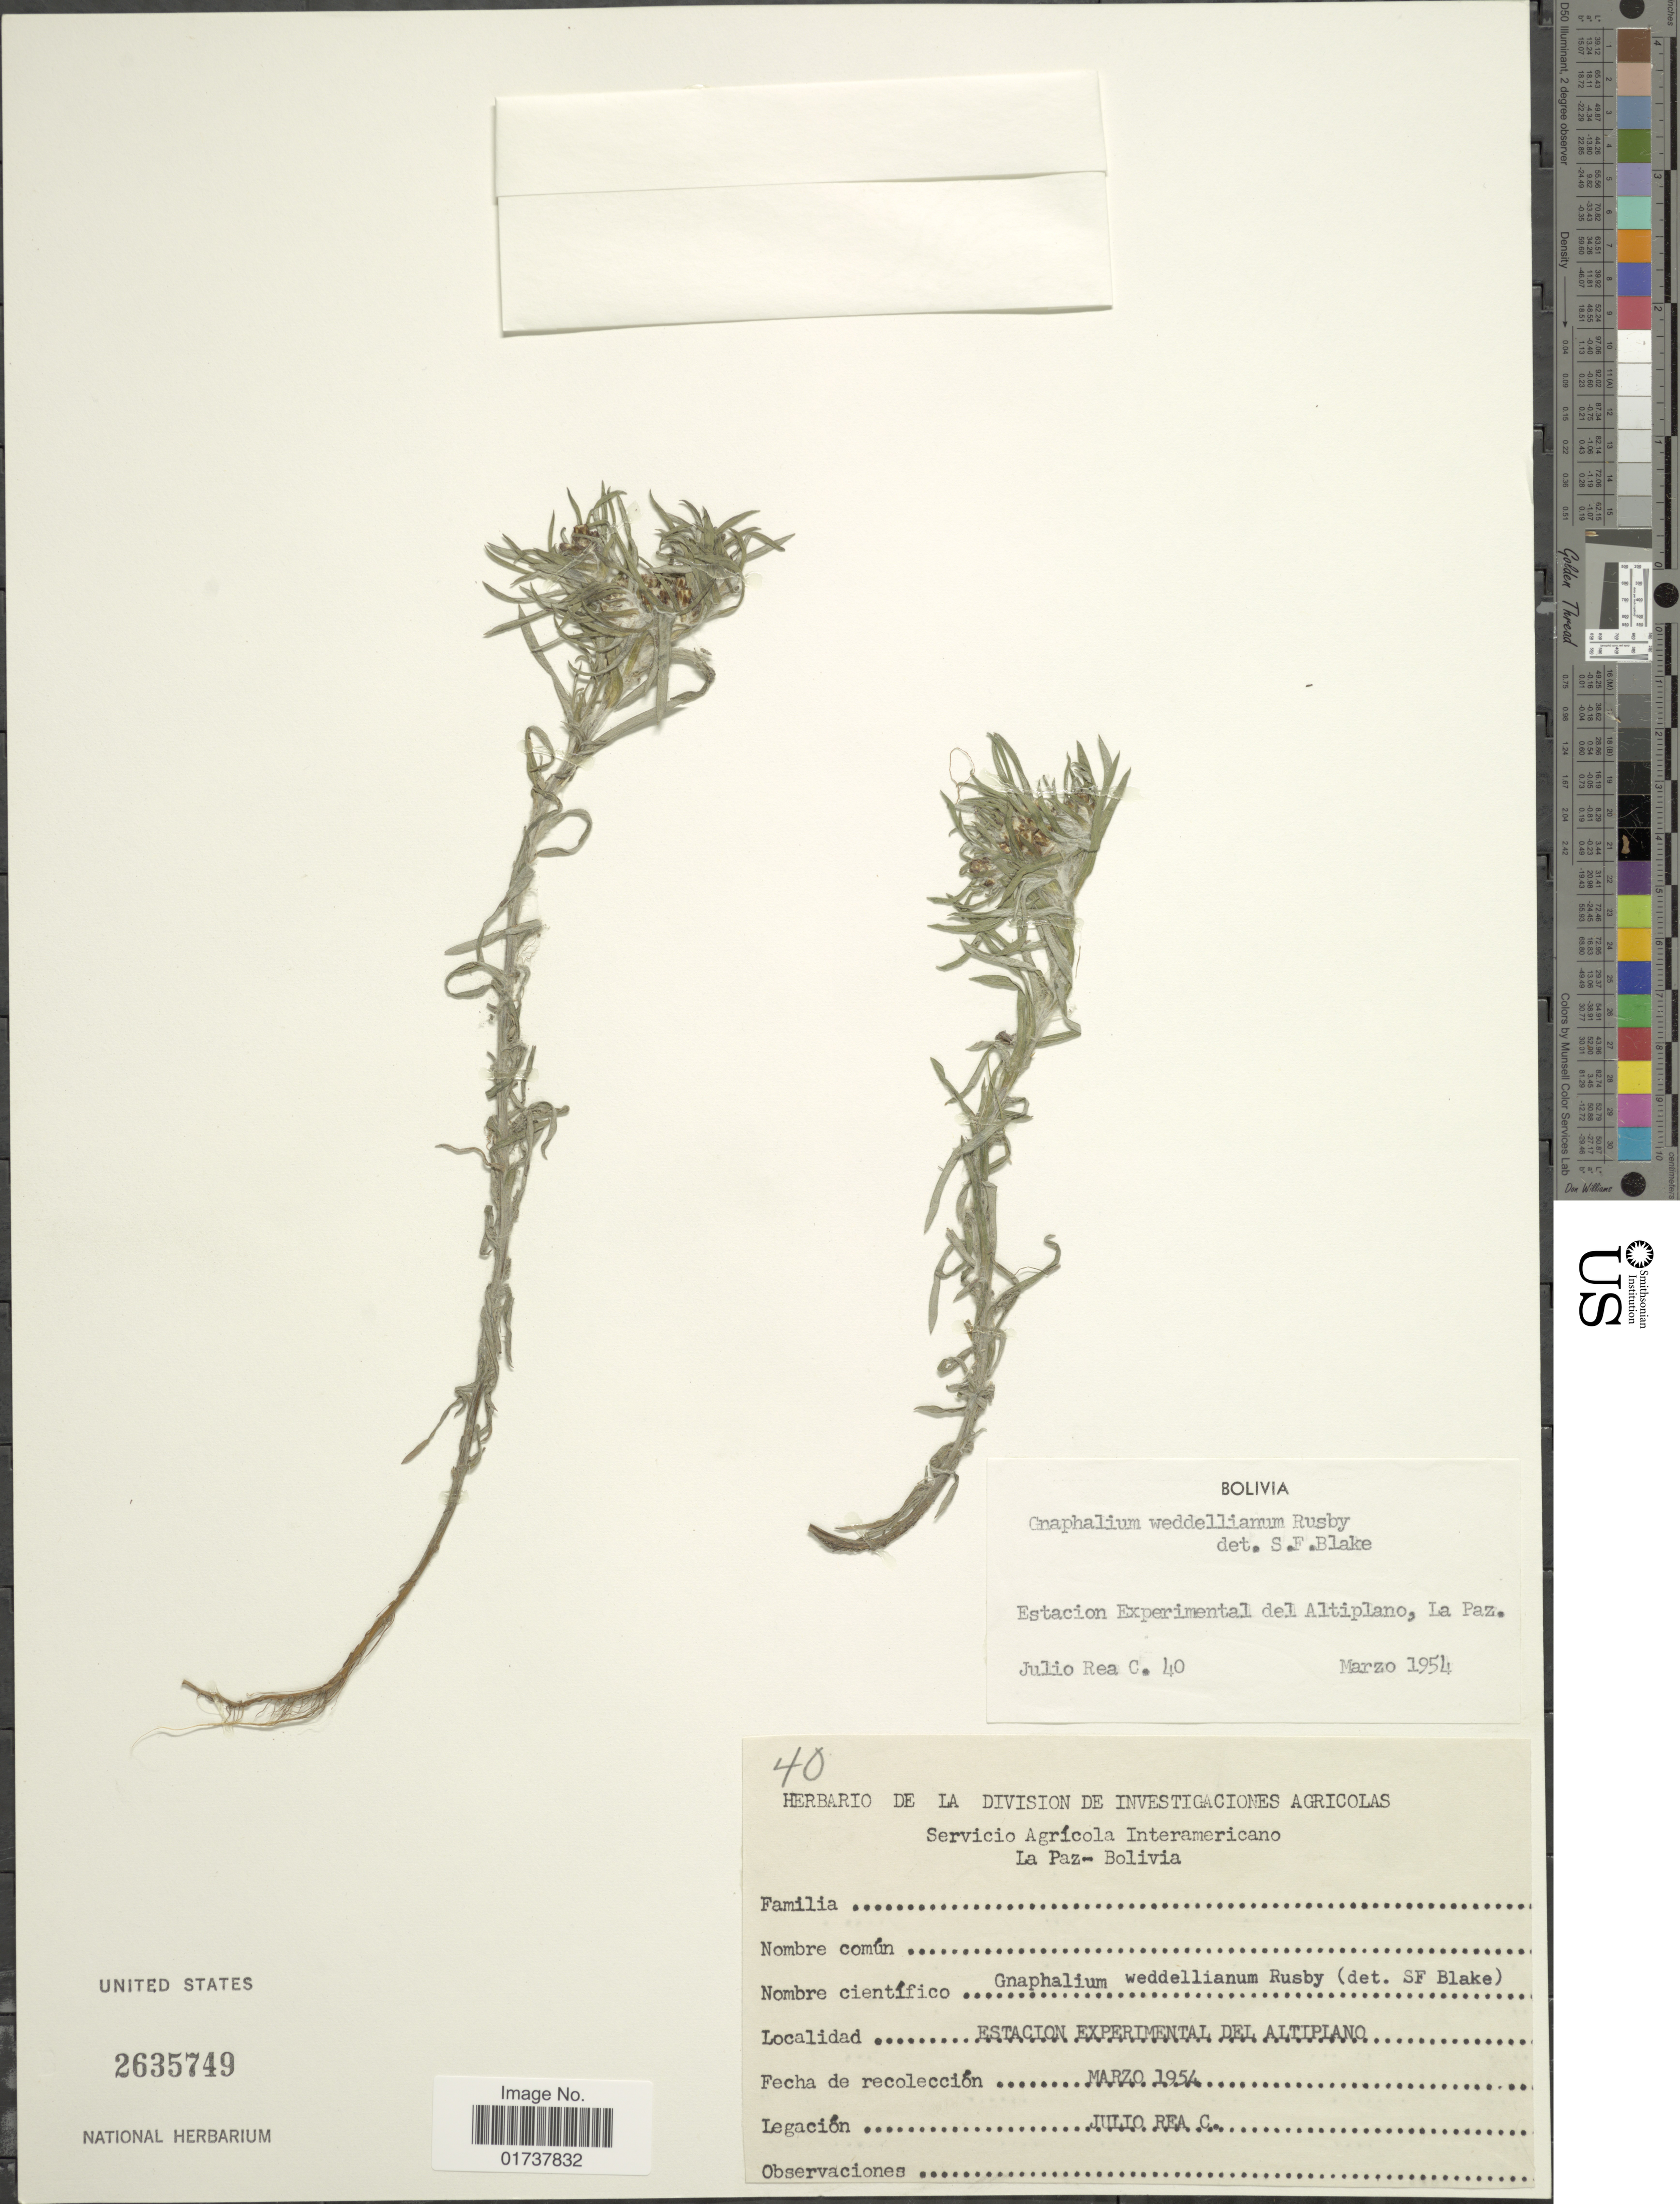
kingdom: Plantae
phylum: Tracheophyta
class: Magnoliopsida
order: Asterales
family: Asteraceae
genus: Stuckertiella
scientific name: Stuckertiella capitata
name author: (Wedd.) P. Beauv.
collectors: J. Rea C.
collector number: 40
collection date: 1954-03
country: Bolivia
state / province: La Paz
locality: Estacion Experimental del Altiplano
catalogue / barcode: US 2635749